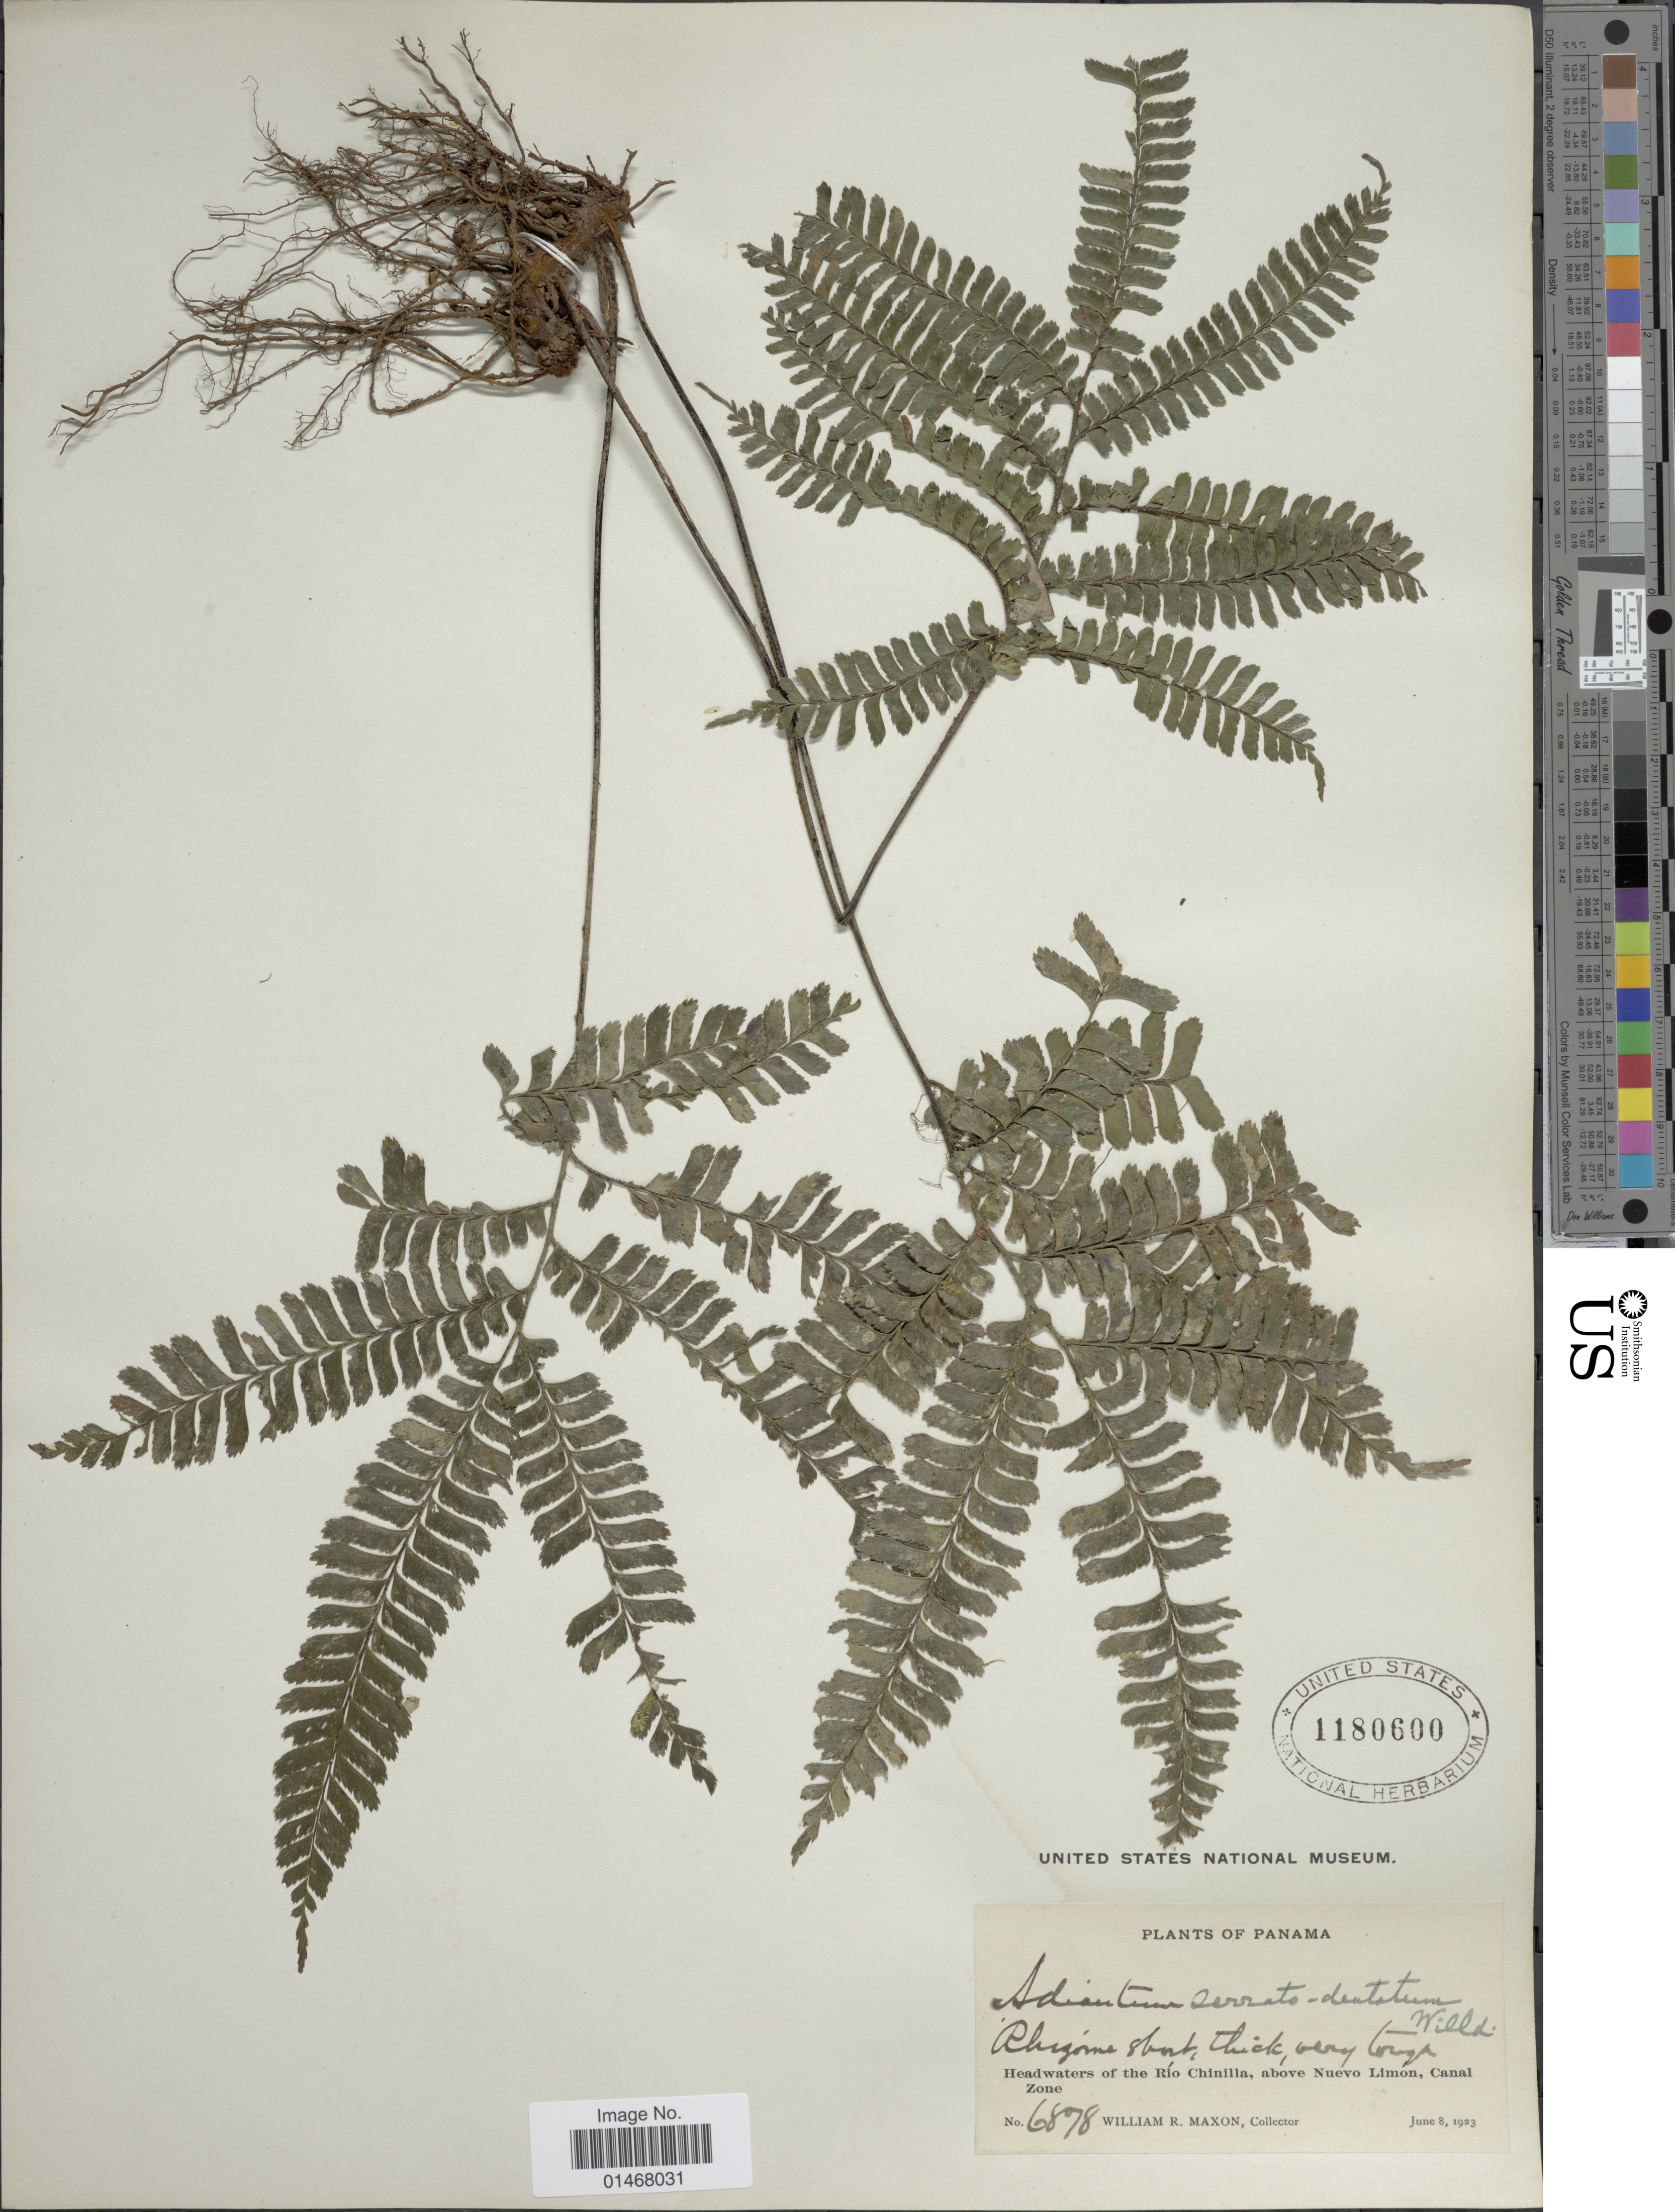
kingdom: Plantae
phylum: Tracheophyta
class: Polypodiopsida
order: Polypodiales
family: Pteridaceae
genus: Adiantum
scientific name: Adiantum serratodentatum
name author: Humb. & Bonpl. ex Willd.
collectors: W. R. Maxon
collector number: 6878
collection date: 1923-06-08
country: Panama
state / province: Colón / Panamá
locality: Headwaters of the Río Chinilla, above Nuevo Limon, Canal Zone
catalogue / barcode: US 1180600